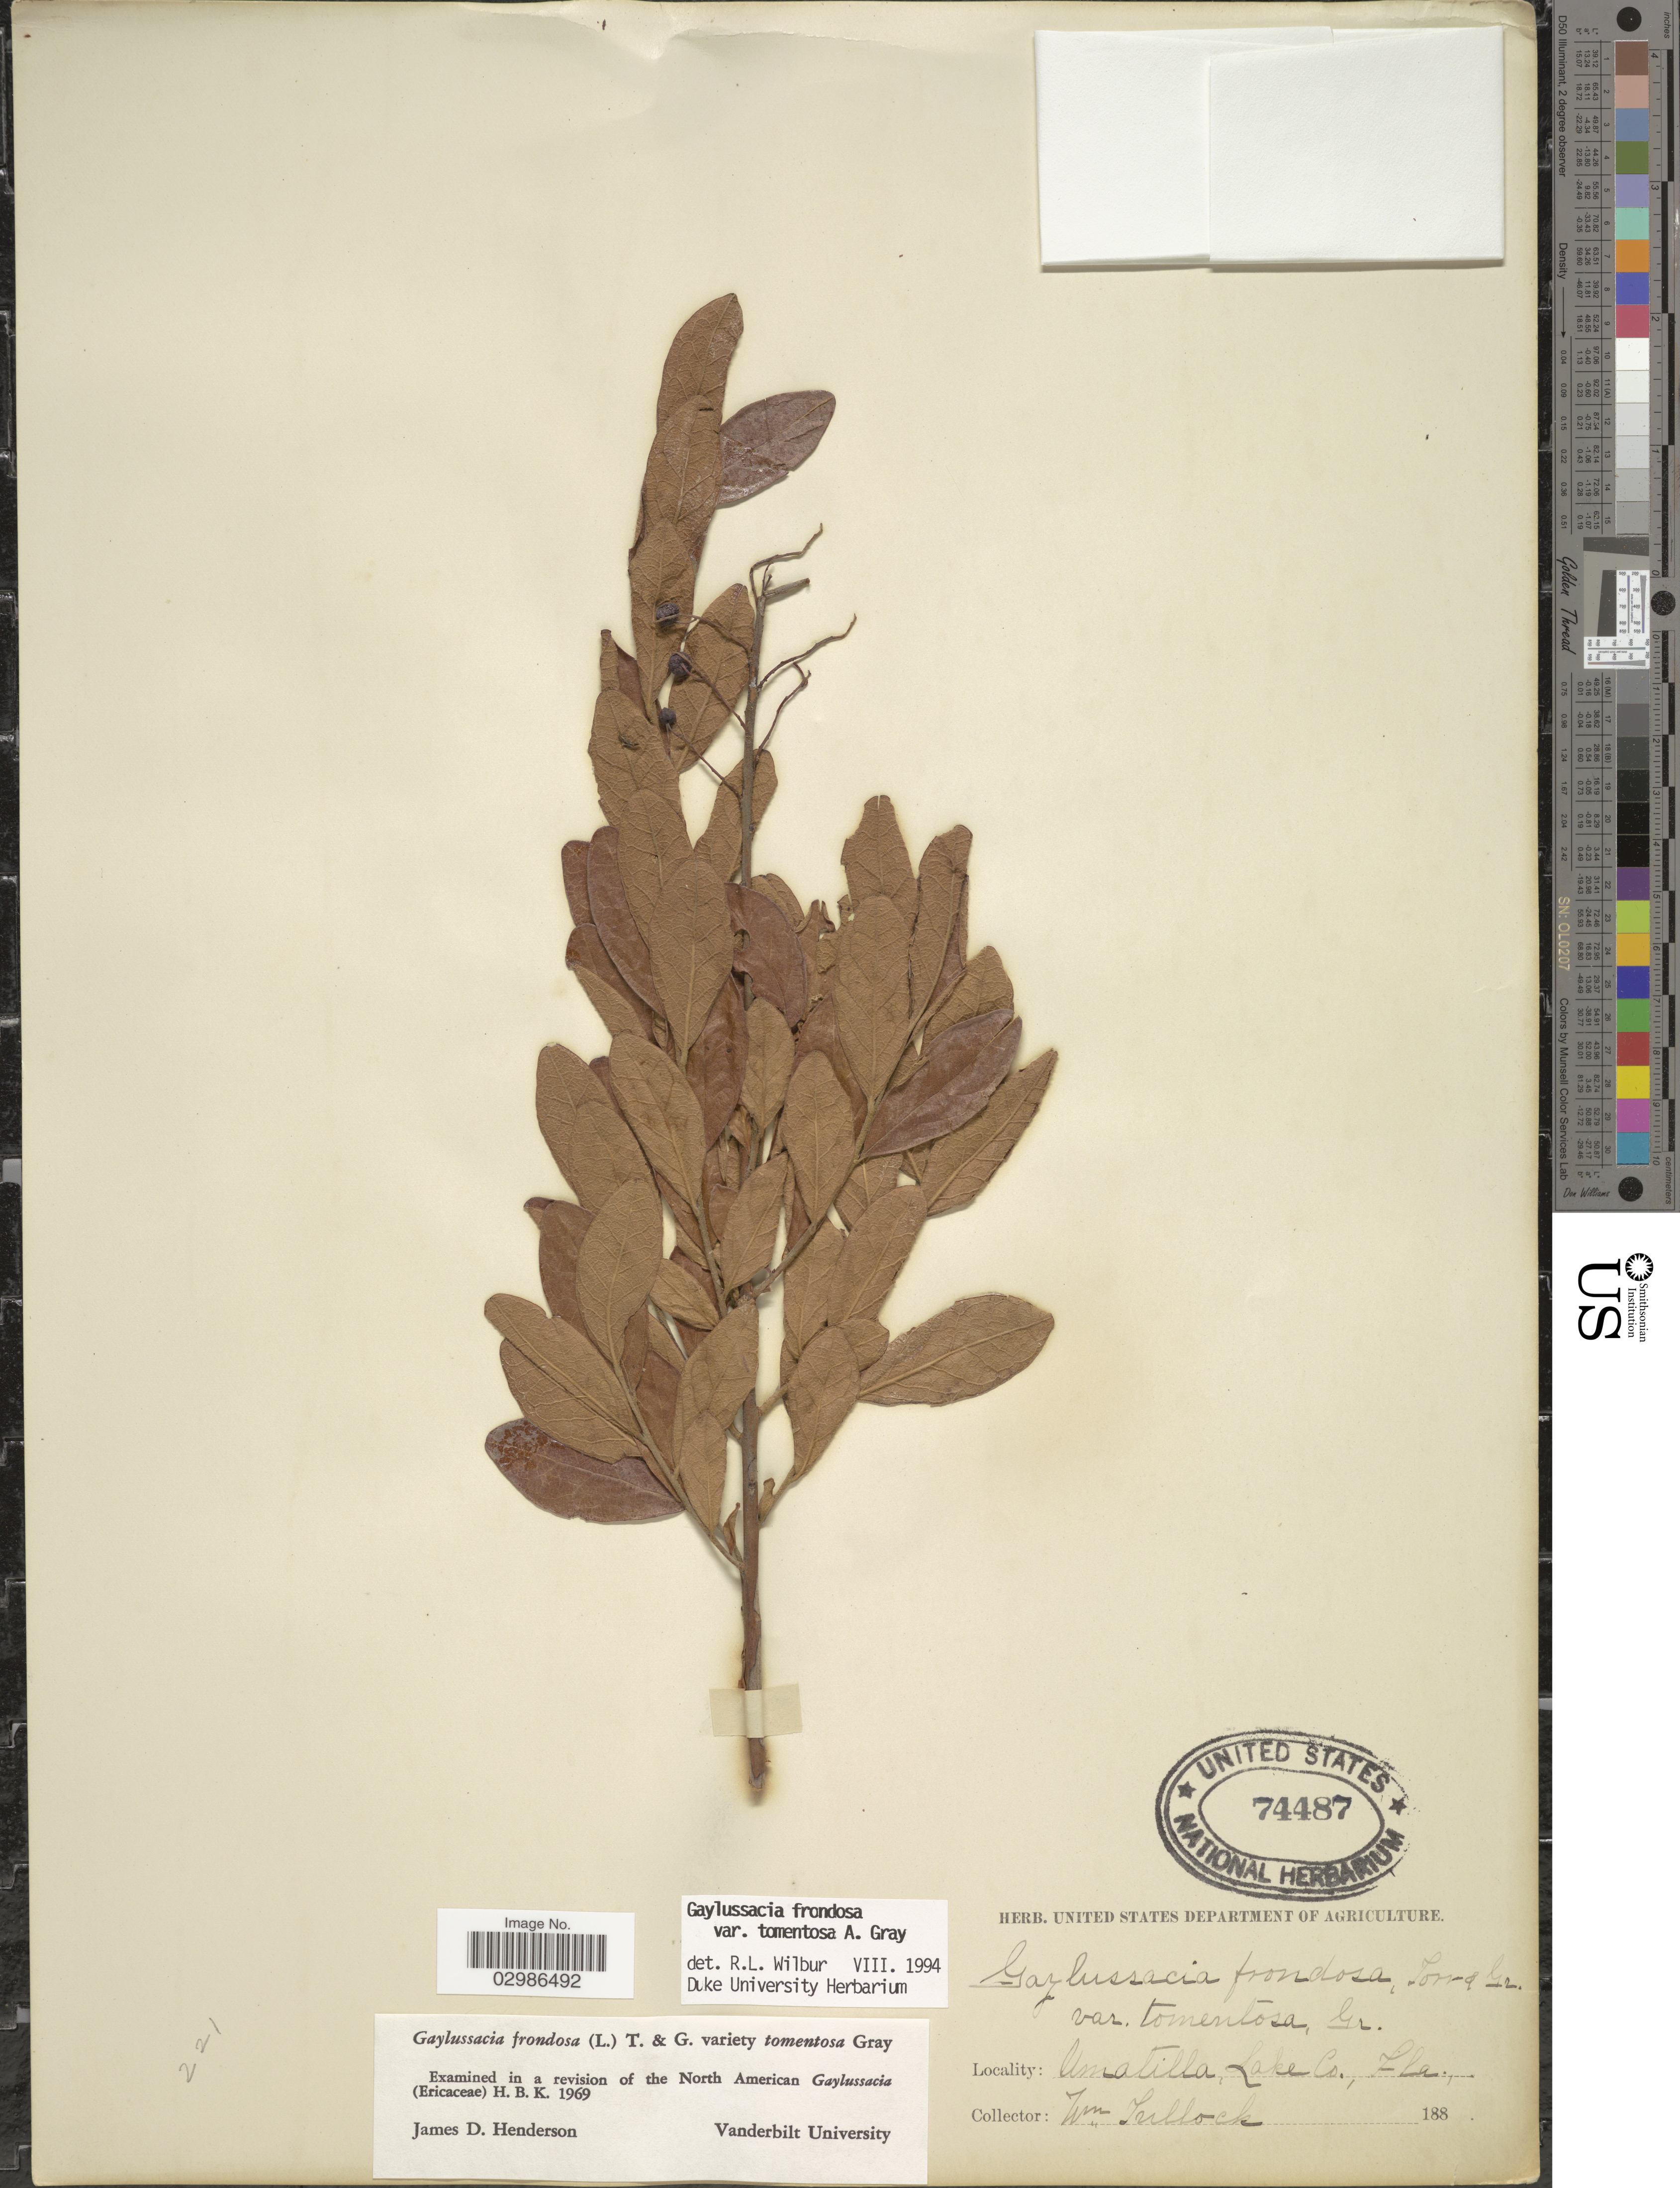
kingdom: Plantae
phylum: Tracheophyta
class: Magnoliopsida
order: Ericales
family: Ericaceae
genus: Gaylussacia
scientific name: Gaylussacia frondosa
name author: (L.) Torr. & A. Gray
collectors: W. Tullock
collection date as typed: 188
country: United States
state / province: Florida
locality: Umatilla, Lake Co., Fla.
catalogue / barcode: US 74487